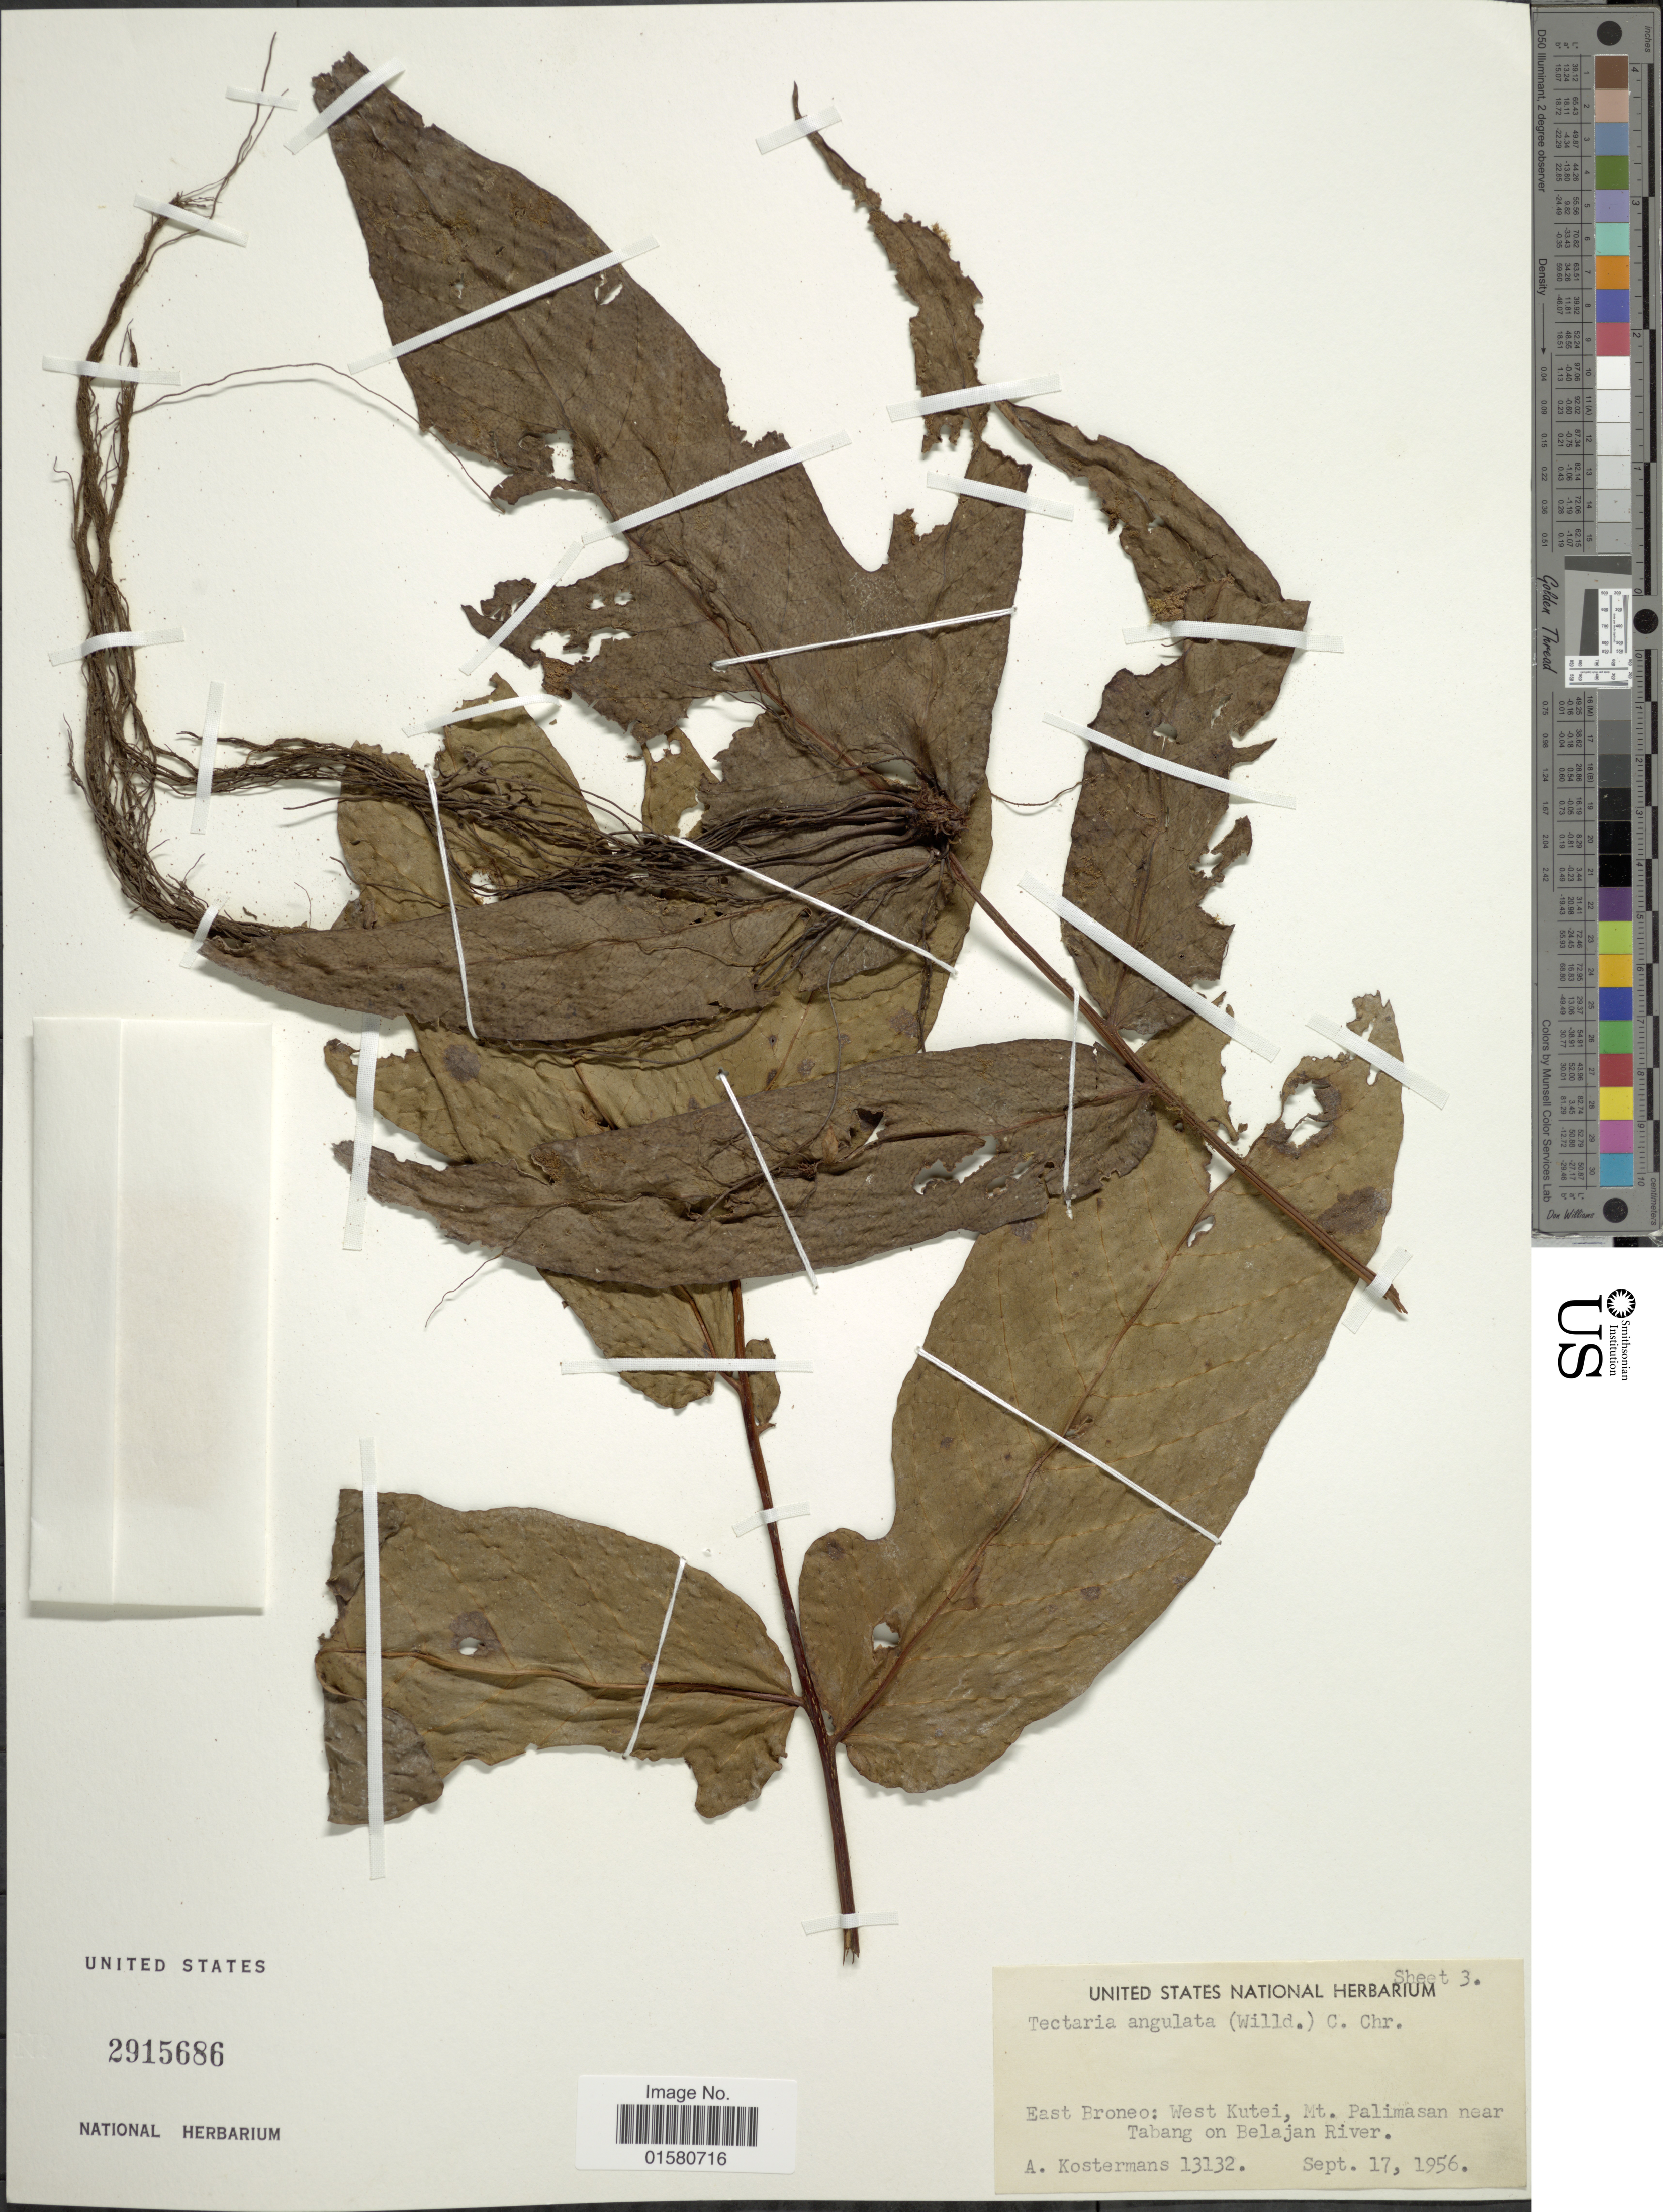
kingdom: Plantae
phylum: Tracheophyta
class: Polypodiopsida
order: Polypodiales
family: Tectariaceae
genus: Tectaria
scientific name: Tectaria angulata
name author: (Willd.) Copel.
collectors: A. J. G. Kostermans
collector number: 13132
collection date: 1956-09-17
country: Malaysia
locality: East Borneo: West Kutei, Mt. Palimasan near Tabang on Belajan River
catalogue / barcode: US 2915686